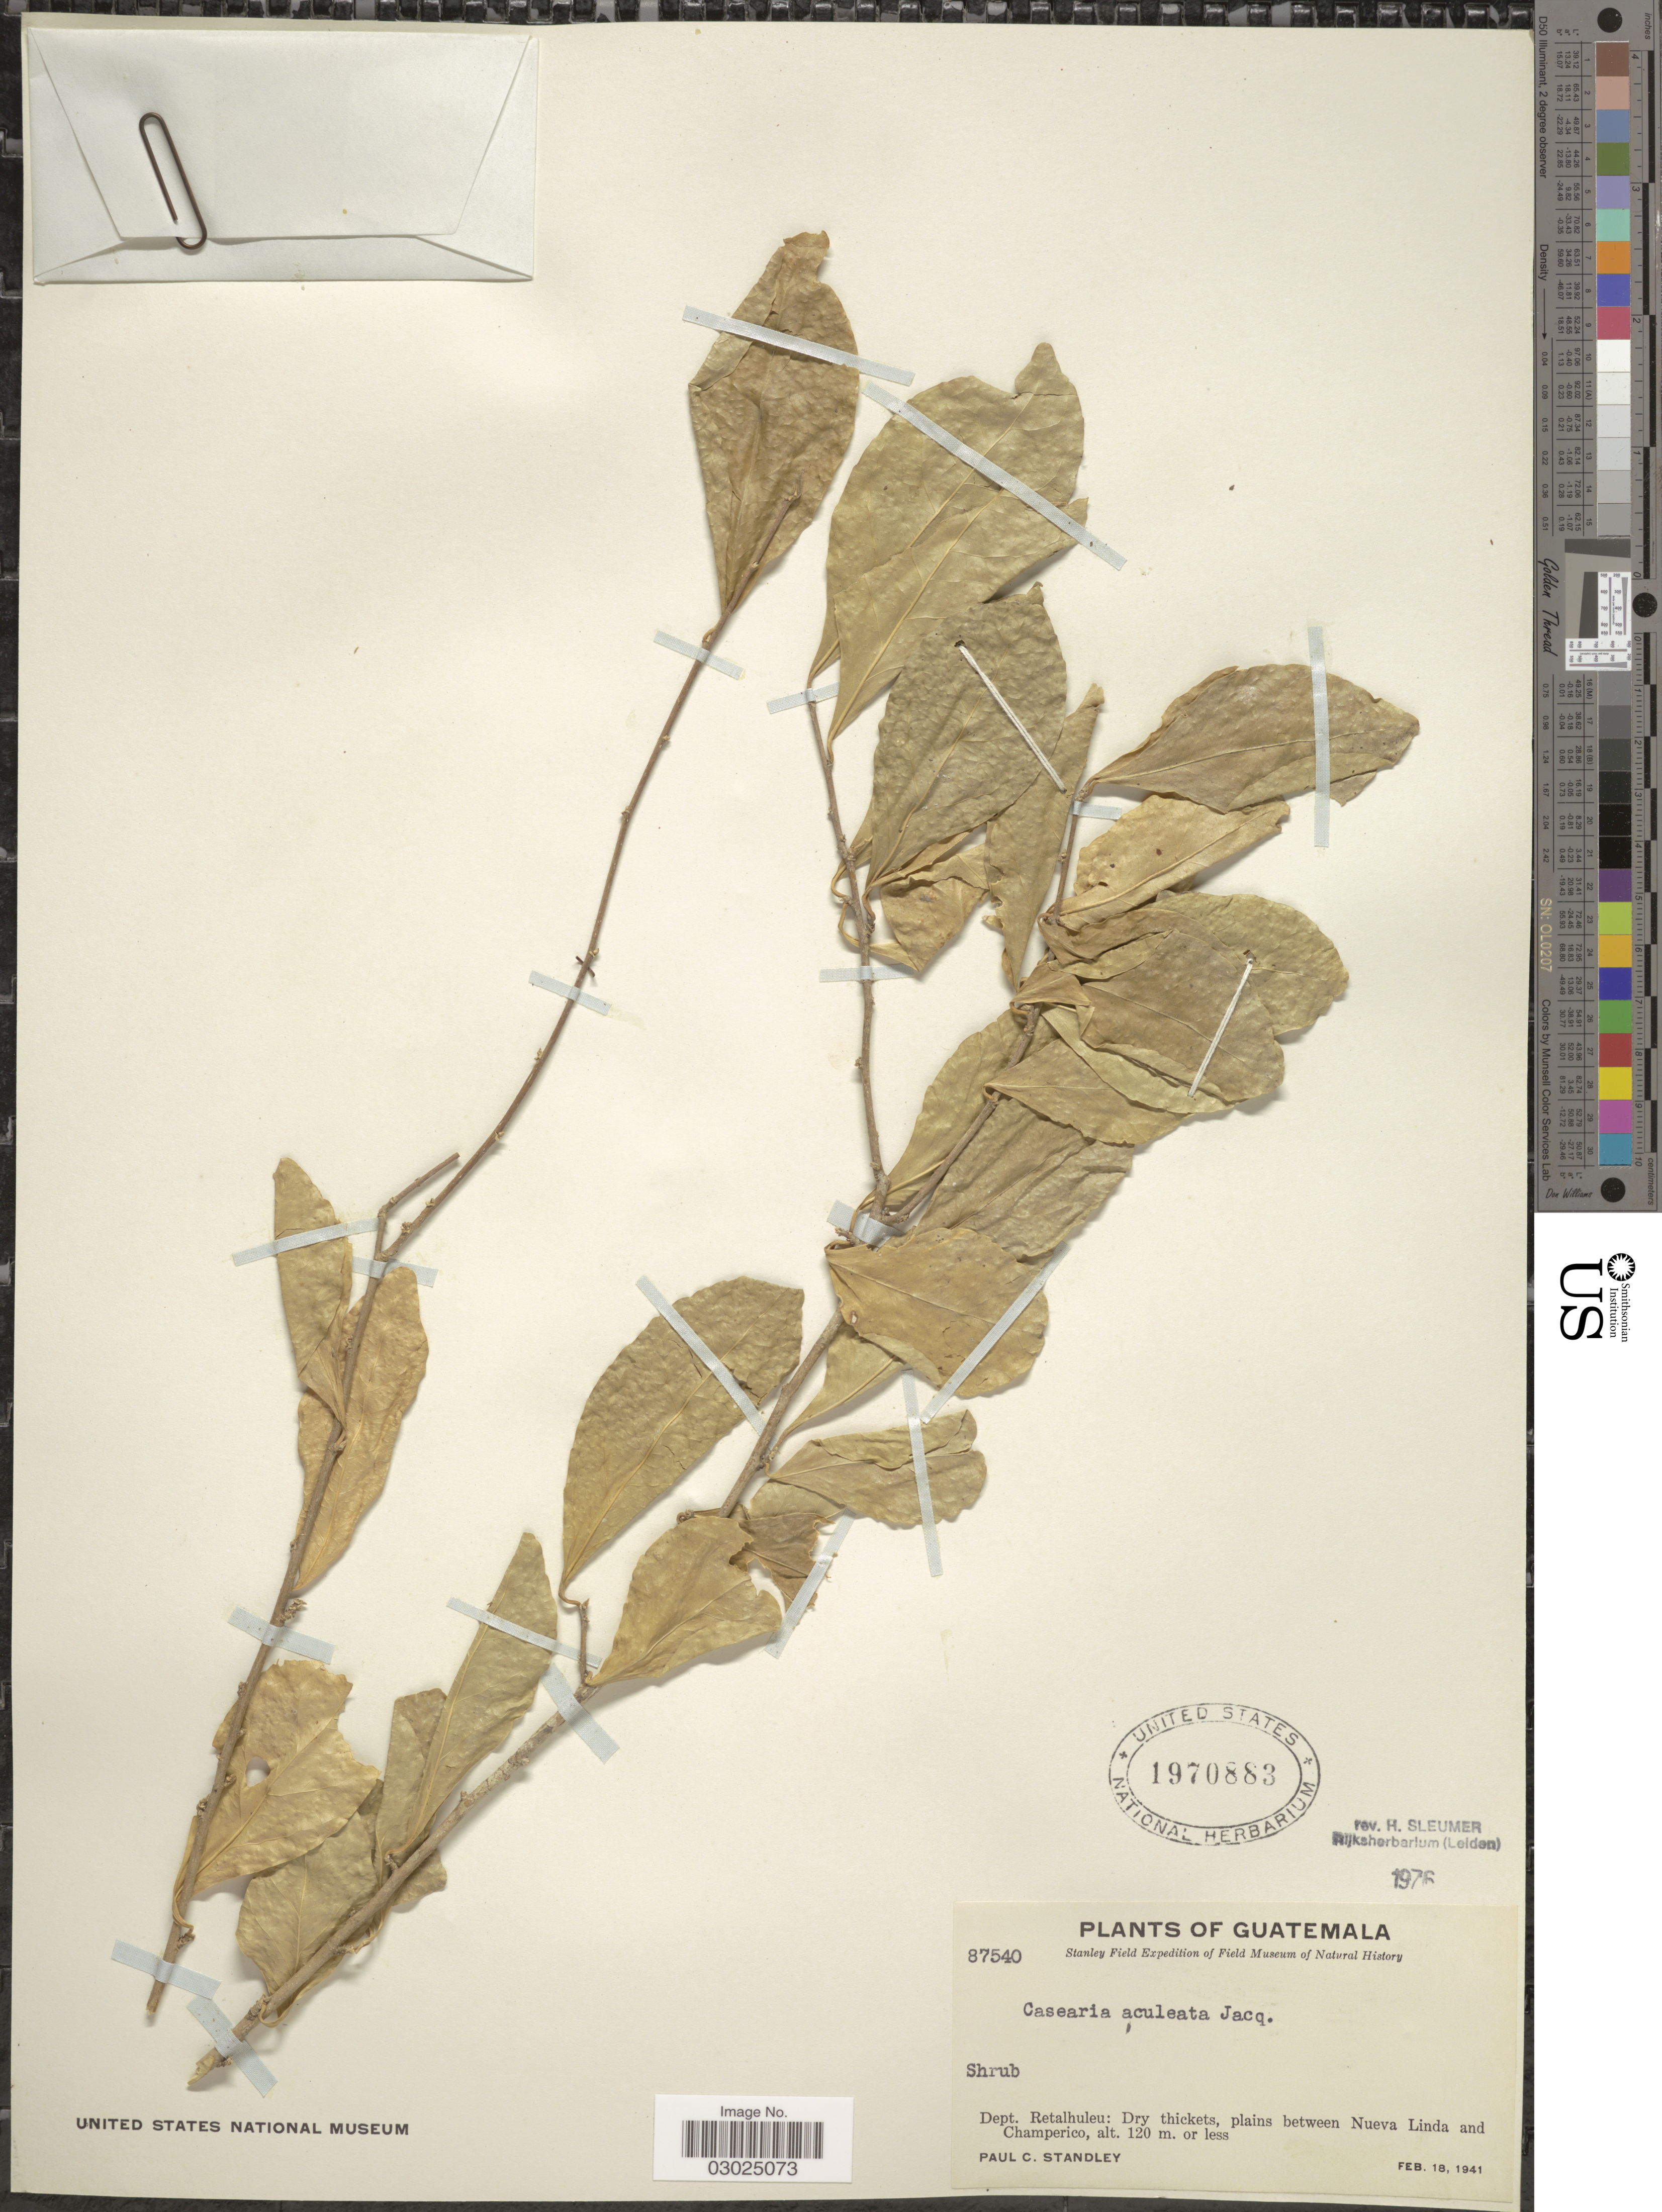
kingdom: Plantae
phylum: Tracheophyta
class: Magnoliopsida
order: Malpighiales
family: Salicaceae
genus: Casearia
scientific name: Casearia aculeata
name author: Jacq.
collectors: P. C. Standley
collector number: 87540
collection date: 1941-02-18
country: Guatemala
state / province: Retalhuleu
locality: Dept. Retalhuleu: plains between Nueva Linda and Champerico.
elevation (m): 120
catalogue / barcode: US 1970883